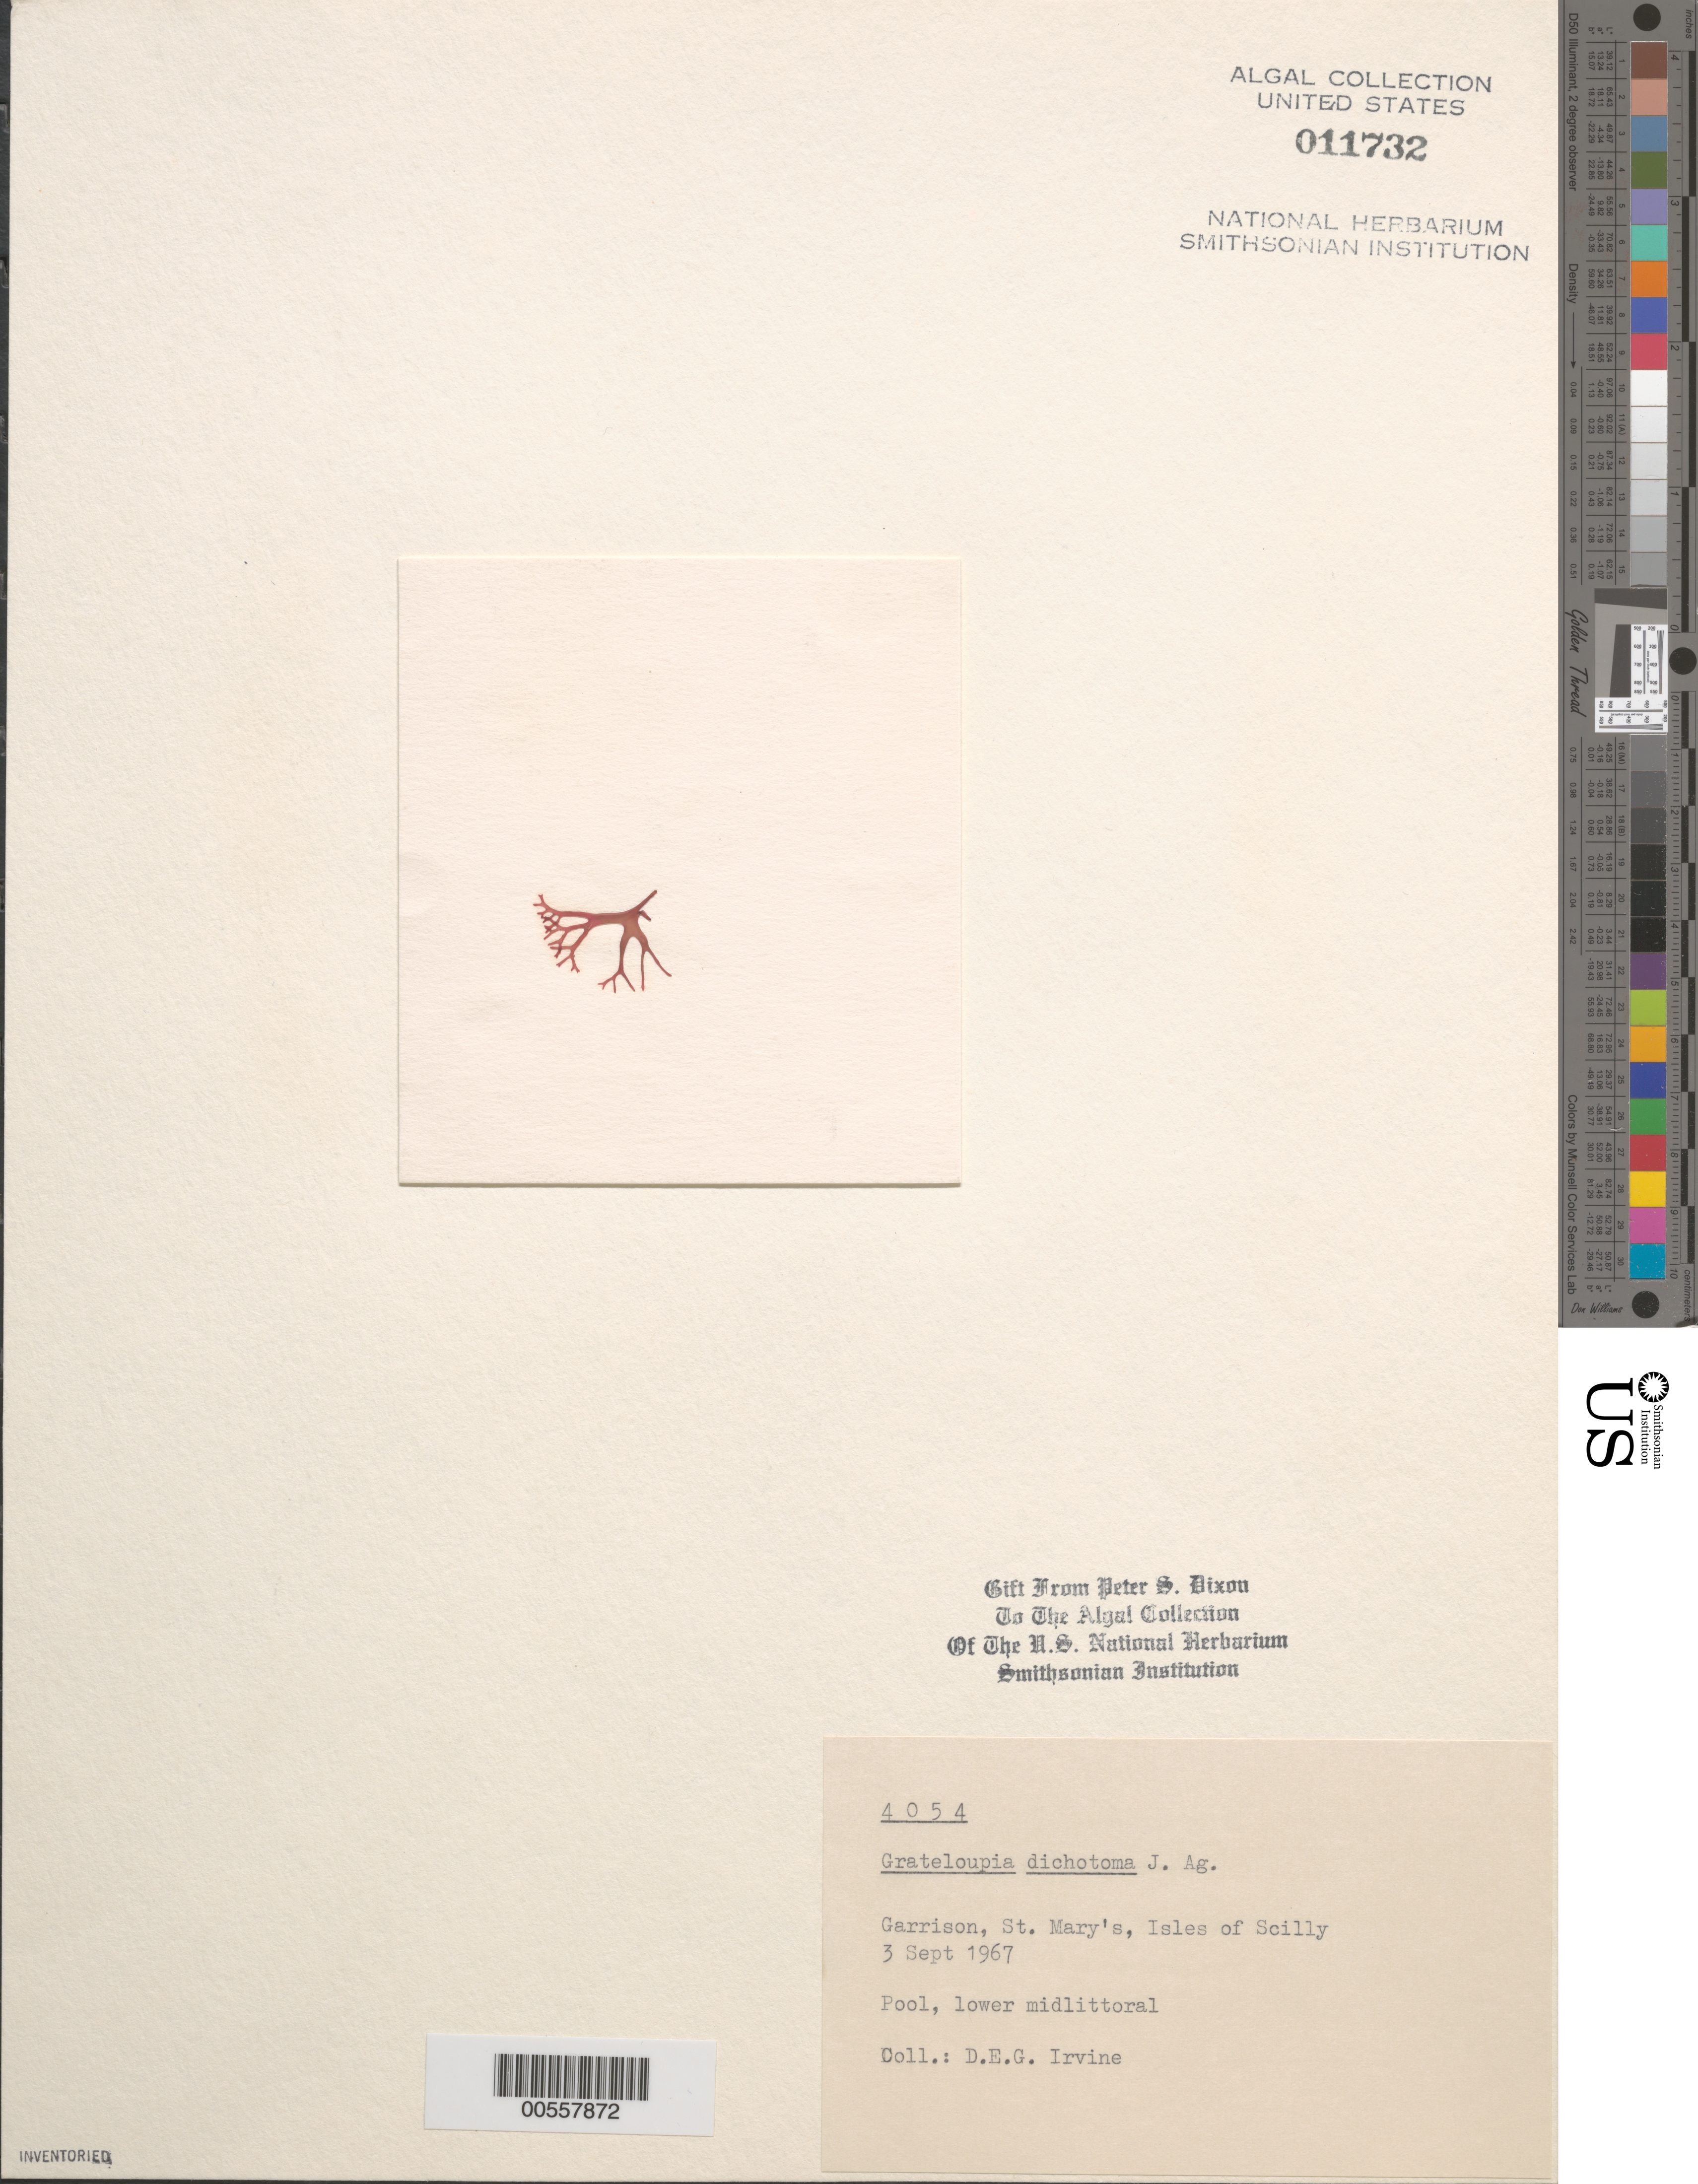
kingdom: Plantae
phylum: Rhodophyta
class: Florideophyceae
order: Halymeniales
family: Halymeniaceae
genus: Dermocorynus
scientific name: Dermocorynus dichotomus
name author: (J. Agardh) Gargiulo et al.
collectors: D. Irvine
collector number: PSD 4054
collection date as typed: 03 Sep 1967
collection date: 1967-09-03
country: United Kingdom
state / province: England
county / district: Council of the Isles of Scilly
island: St. Mary's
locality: Garrison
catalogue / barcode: US 11732